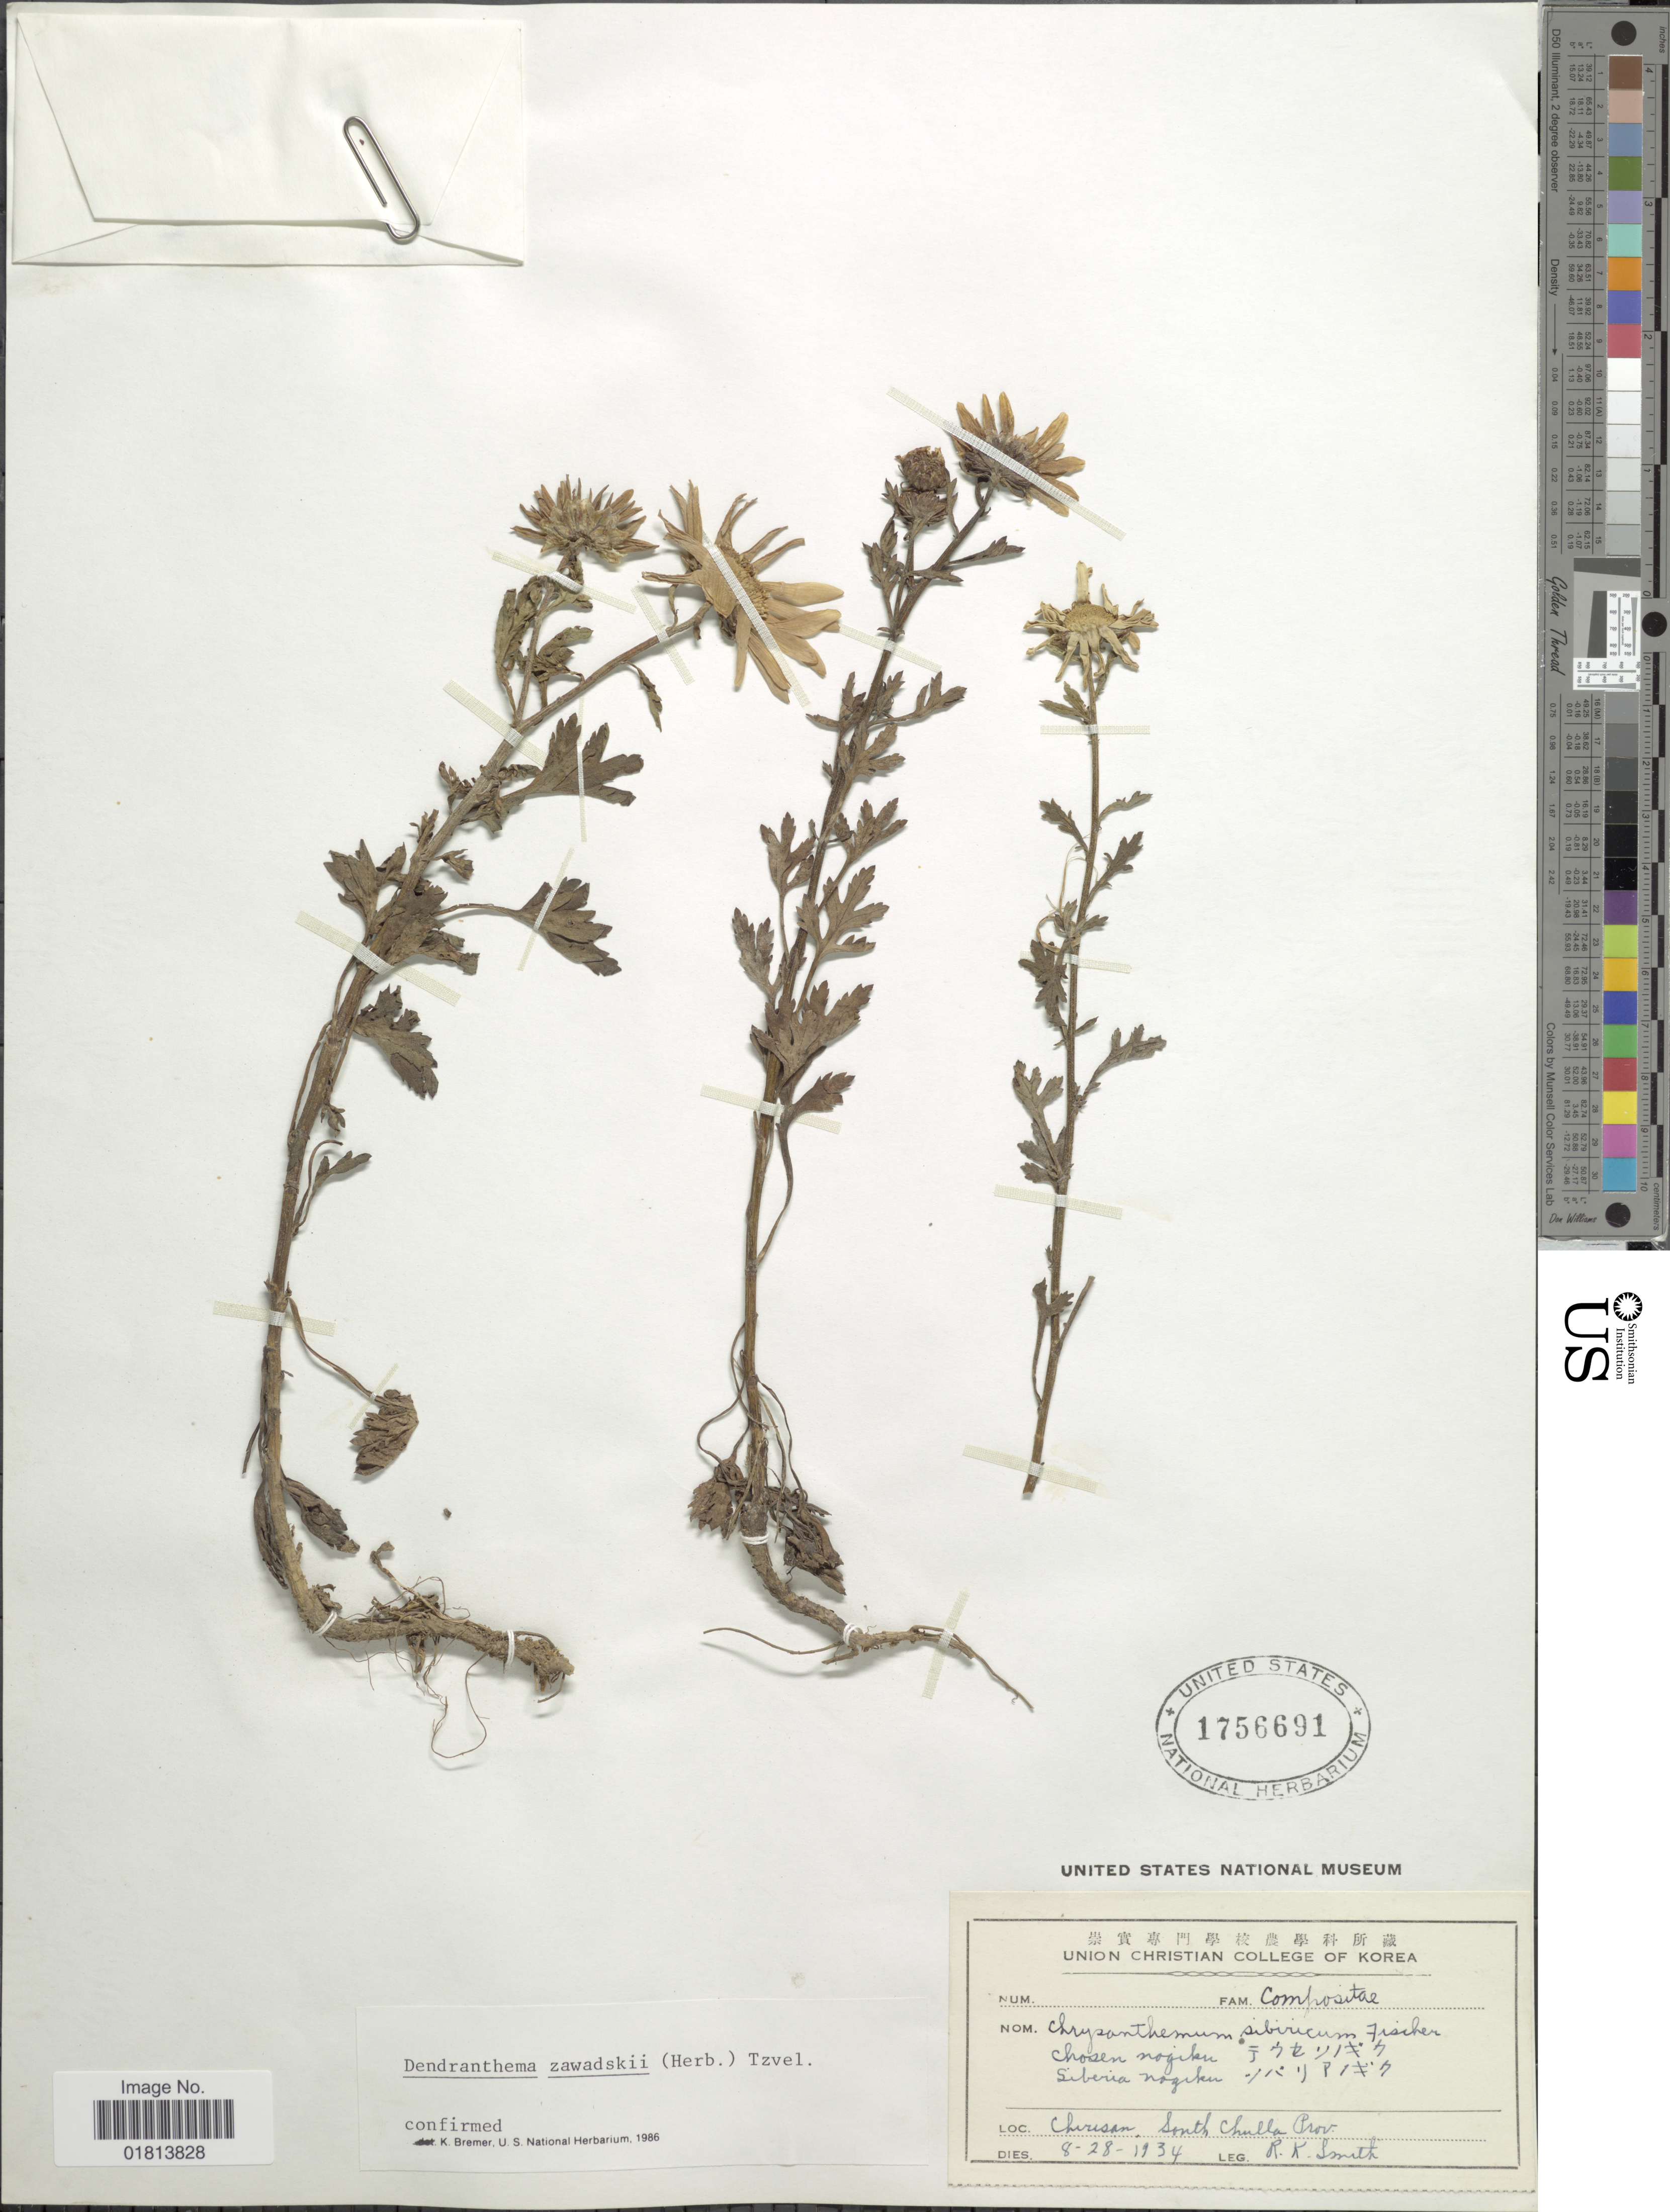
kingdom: Plantae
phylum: Tracheophyta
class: Magnoliopsida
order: Asterales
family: Asteraceae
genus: Dendranthema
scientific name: Dendranthema zawadskii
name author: (Herbich) Tzvelev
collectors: R. Smith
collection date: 1934-08-28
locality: Chosen nogiku, Siberia nogiku, Chirisan, South Chulla Prov.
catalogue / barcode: US 1756691